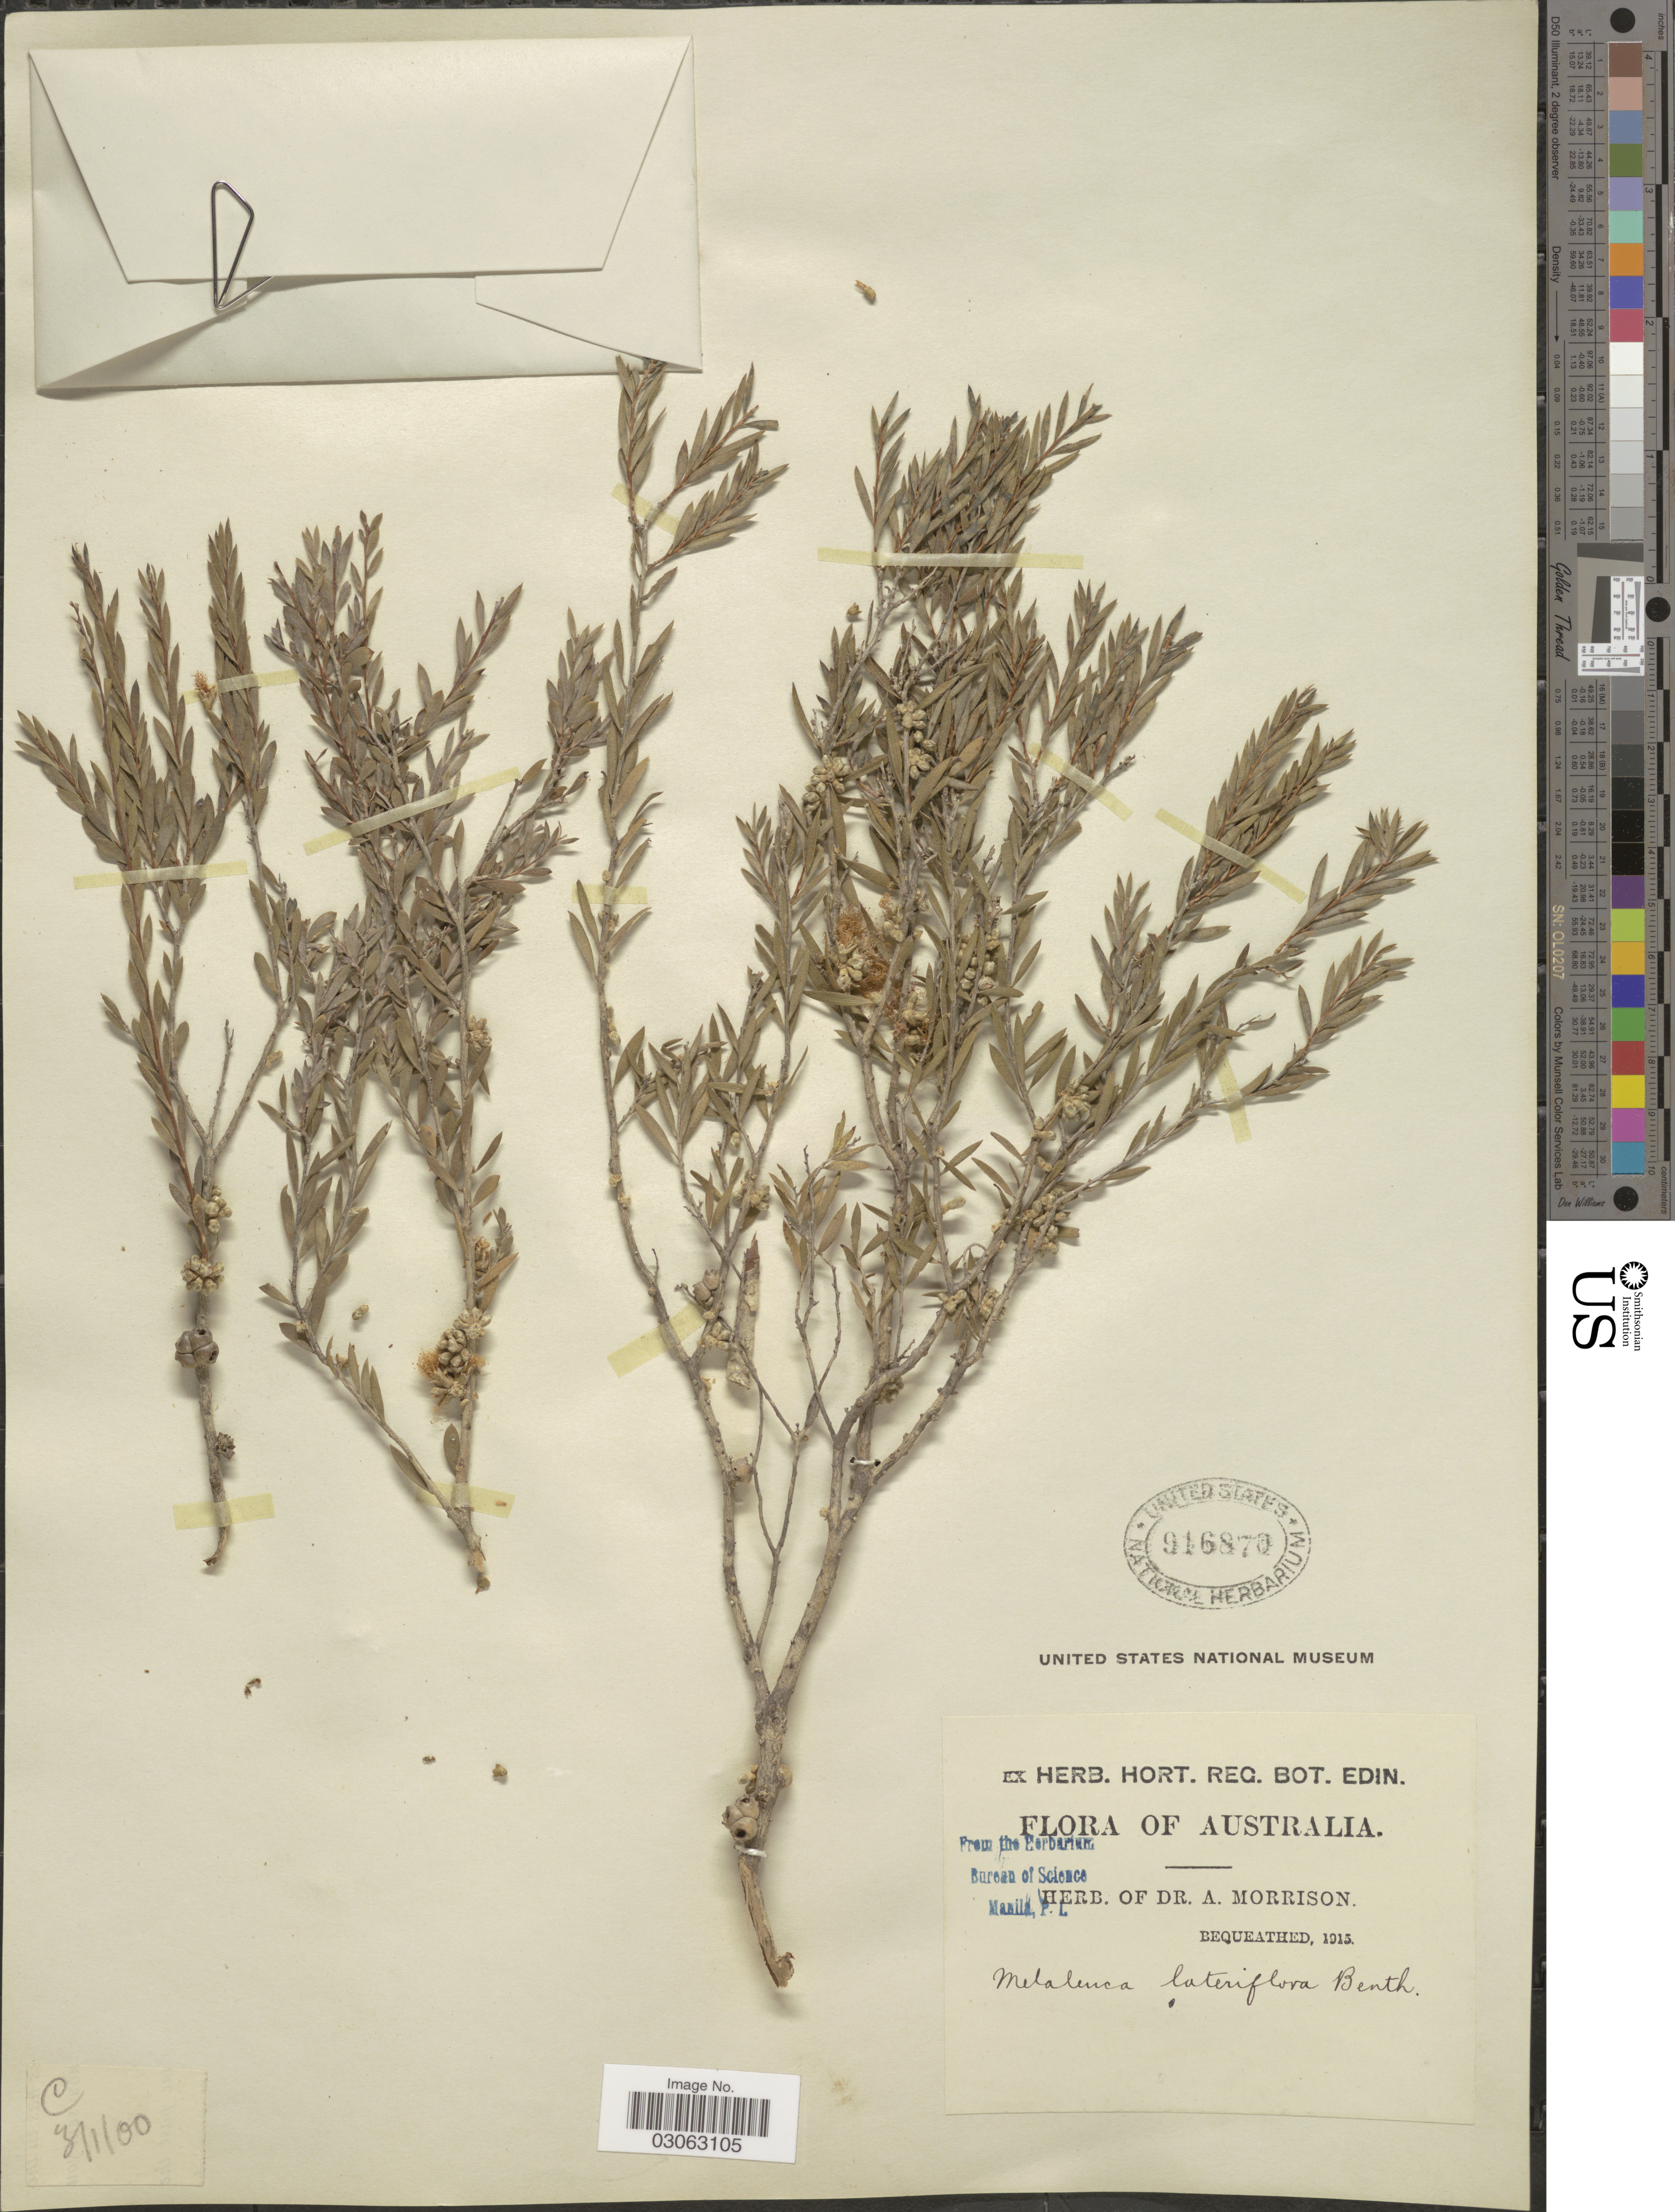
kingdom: Plantae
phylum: Tracheophyta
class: Magnoliopsida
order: Myrtales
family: Myrtaceae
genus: Melaleuca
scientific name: Melaleuca lateriflora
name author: Benth.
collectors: ex herb. Dr. A. Morrison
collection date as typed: Transcribed d/m/y: 3/1/0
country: Australia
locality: C.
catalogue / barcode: US 916870